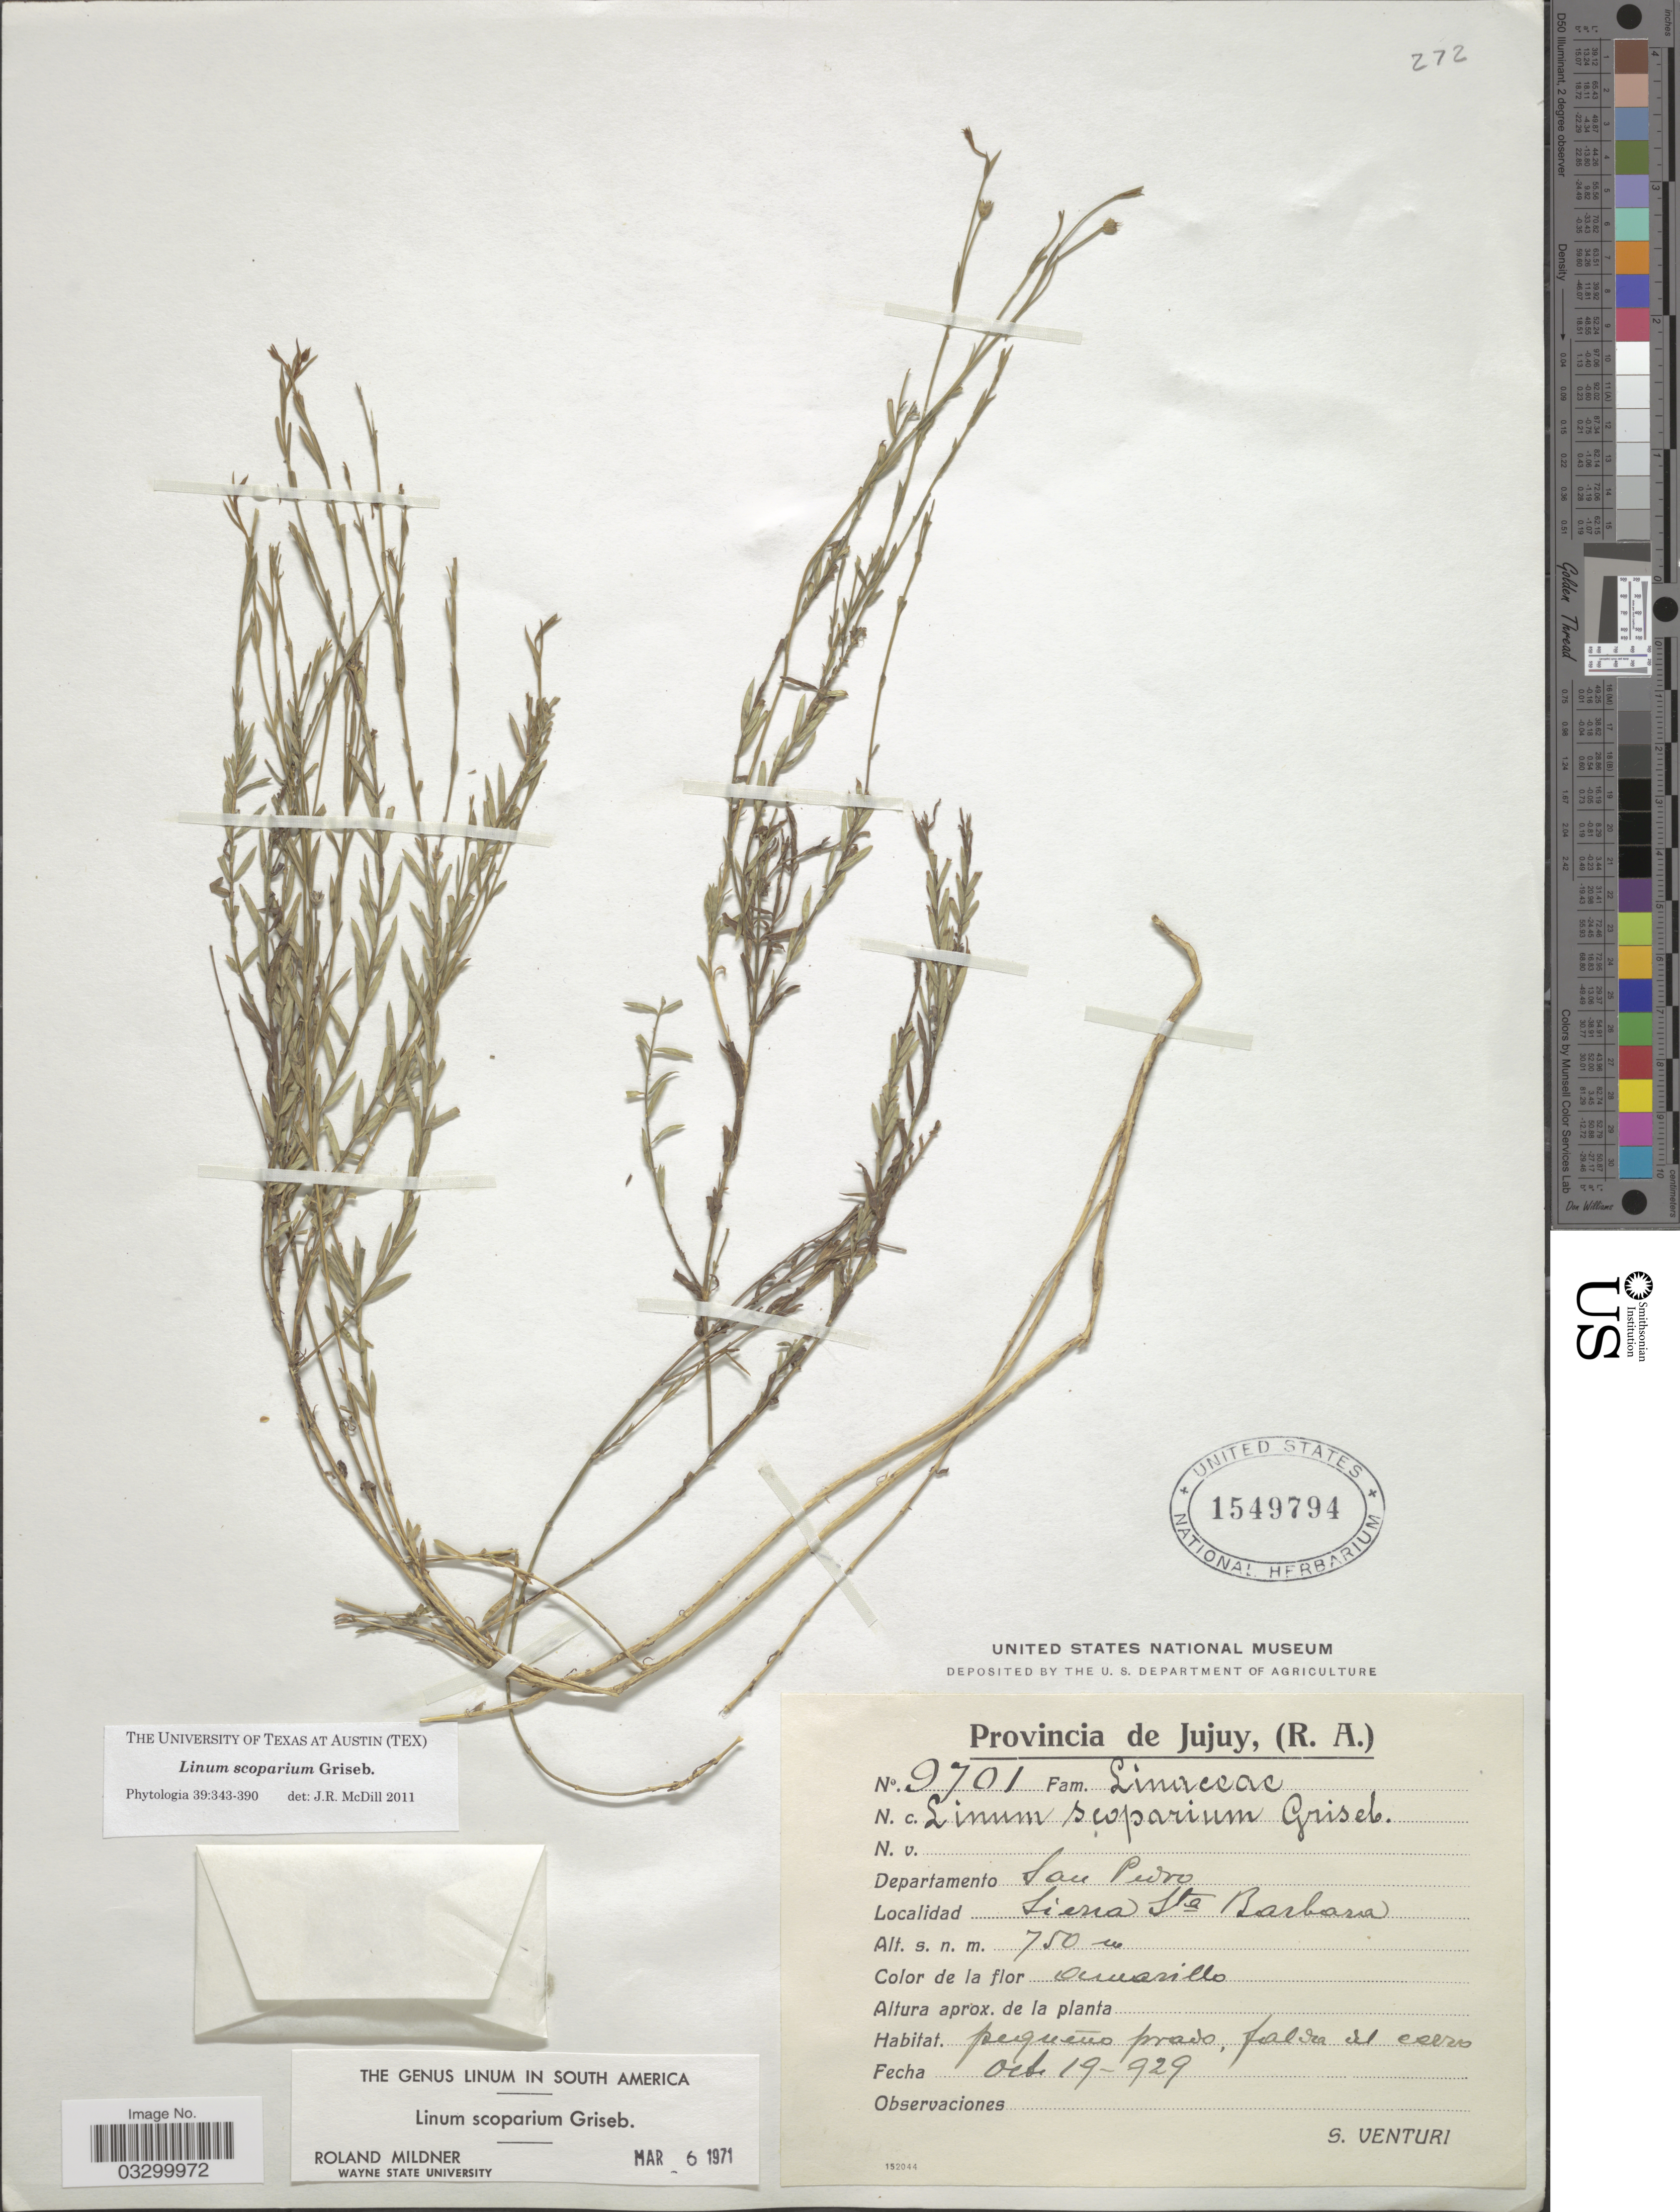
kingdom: Plantae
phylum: Tracheophyta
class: Magnoliopsida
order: Malpighiales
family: Linaceae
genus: Linum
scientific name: Linum scoparium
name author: Griseb.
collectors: S. Venturi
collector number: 9701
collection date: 1929-10-19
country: Argentina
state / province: Jujuy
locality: Provincia de Jujuy, (R.A.). Departamento San Pedro. Sierra Sta Barbara.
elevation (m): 750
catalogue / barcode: US 1549794